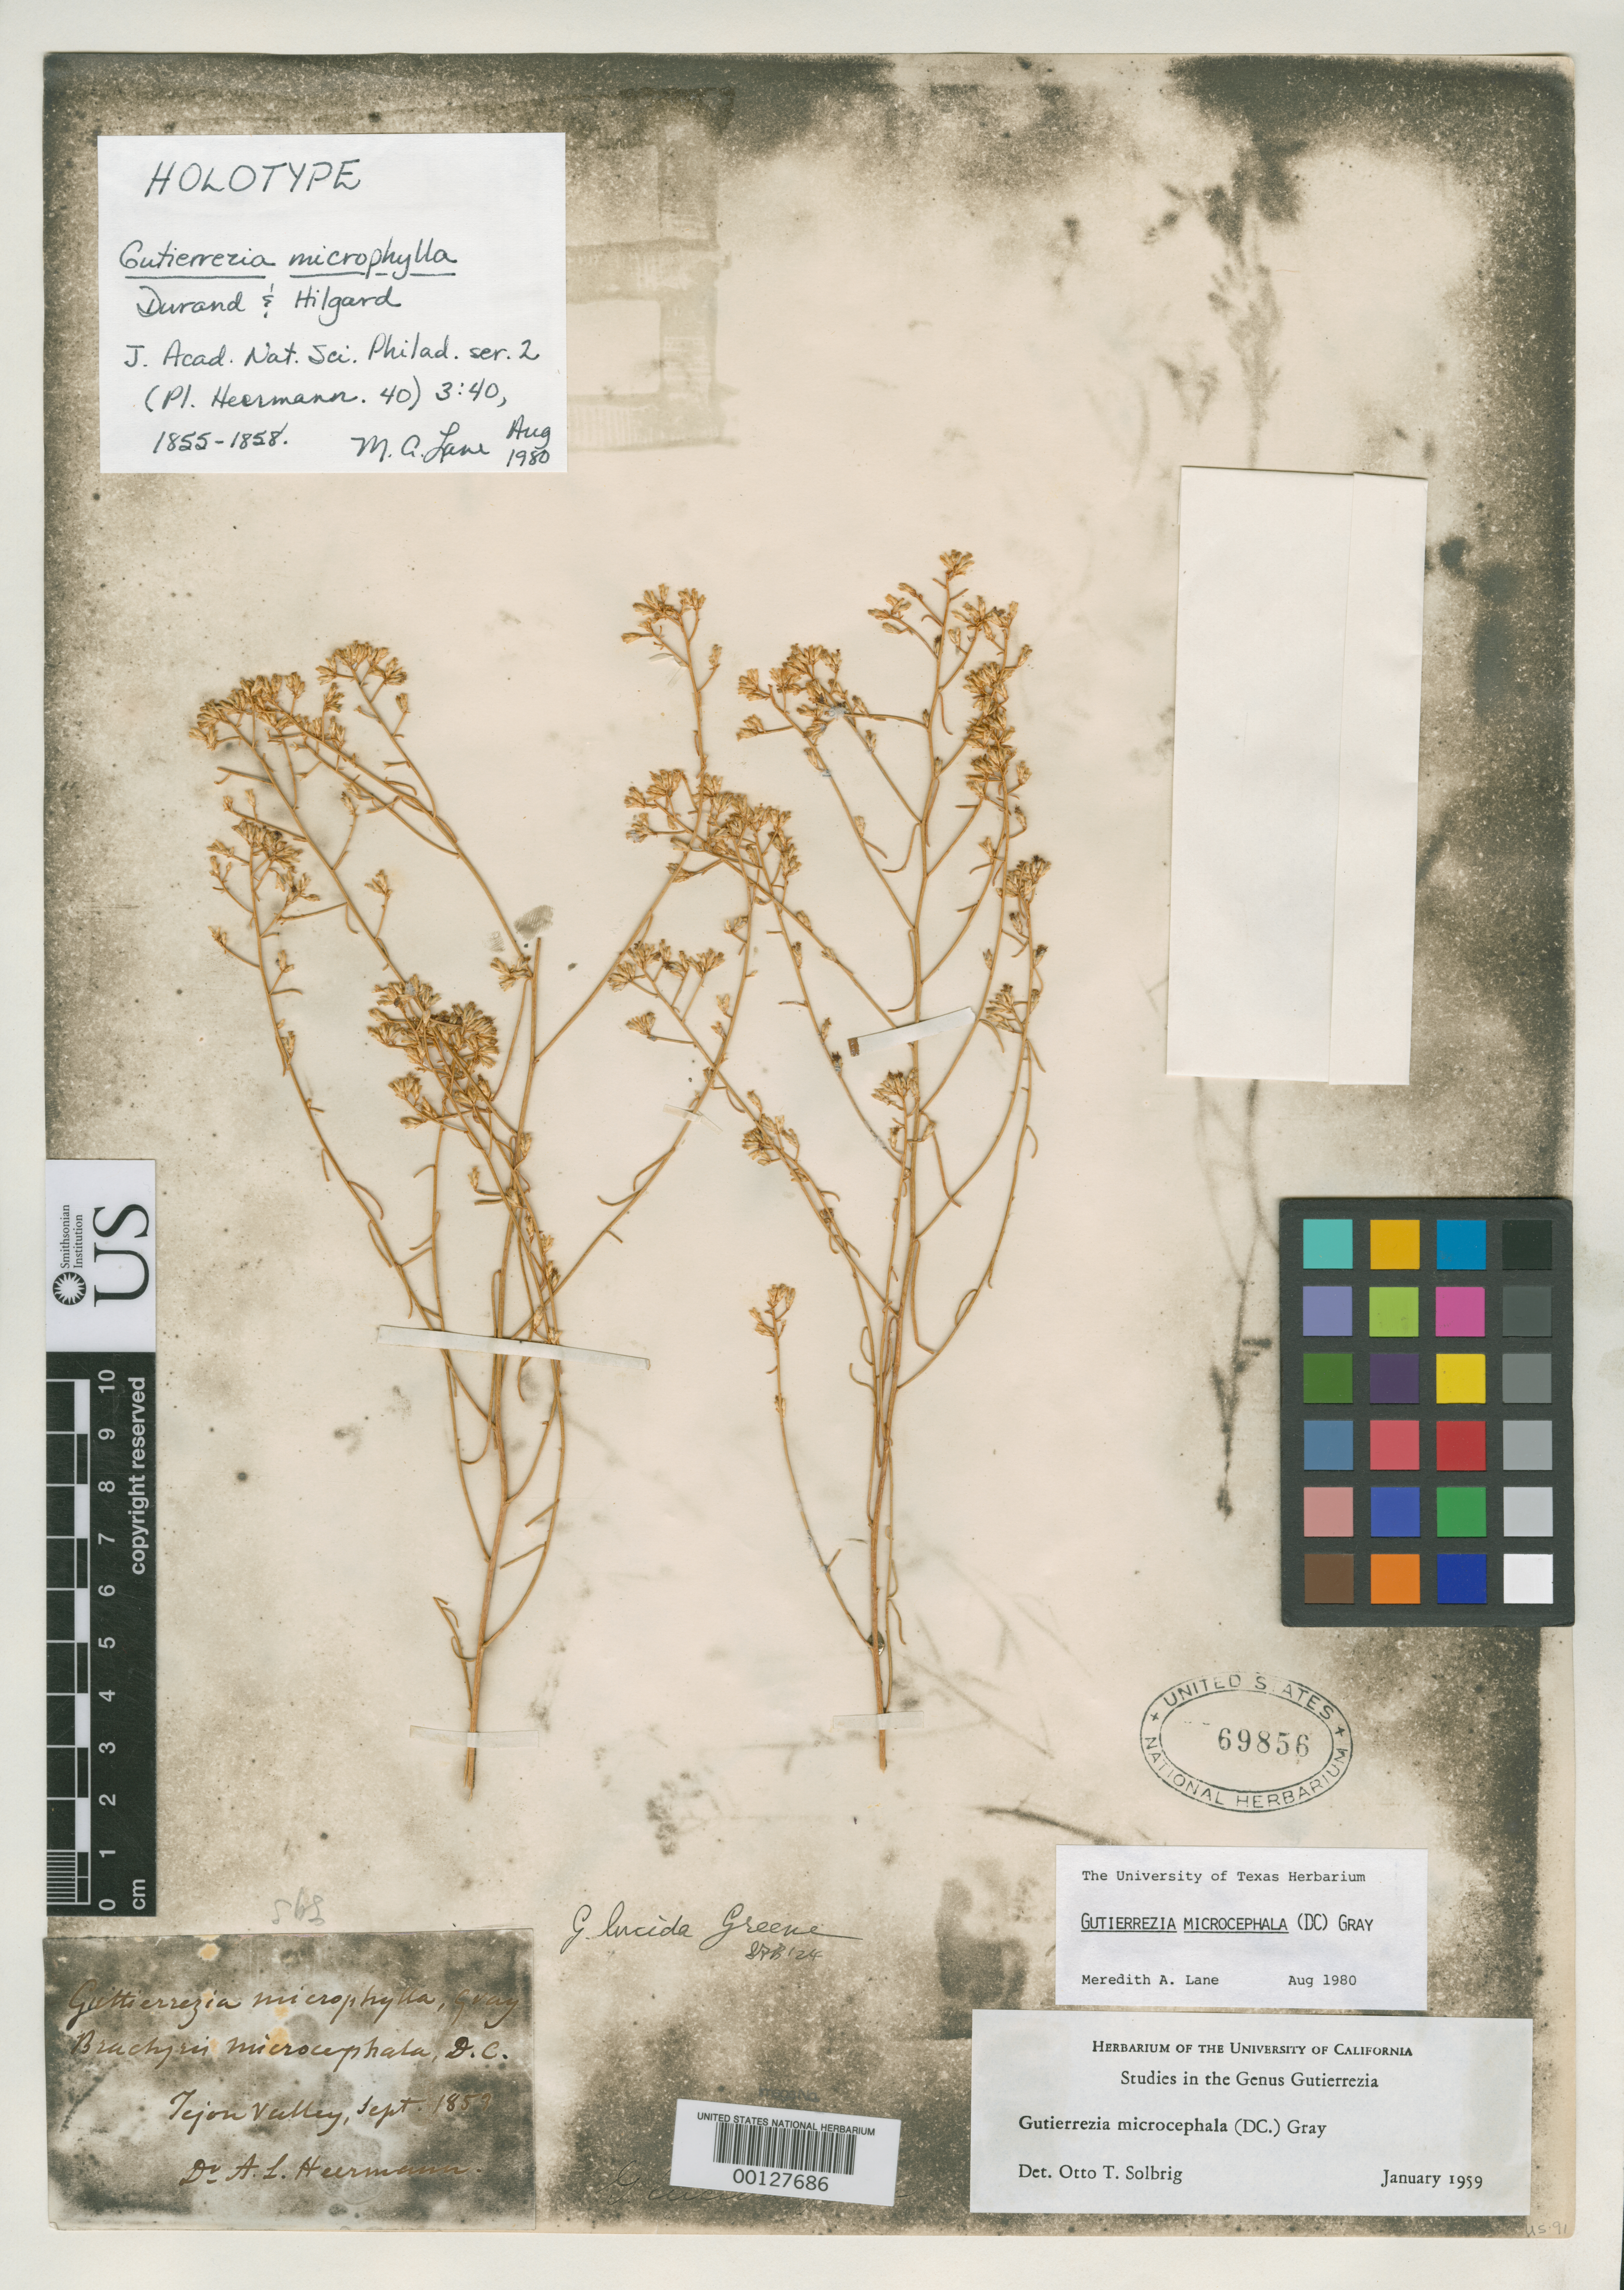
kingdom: Plantae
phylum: Tracheophyta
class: Magnoliopsida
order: Asterales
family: Asteraceae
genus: Gutierrezia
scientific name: Gutierrezia microphylla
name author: Durand & Hilg.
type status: Holotype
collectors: A. Heermann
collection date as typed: Sep 1853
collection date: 1853-09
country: United States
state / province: California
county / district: Kern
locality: Tejon Valley.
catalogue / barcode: US 69856